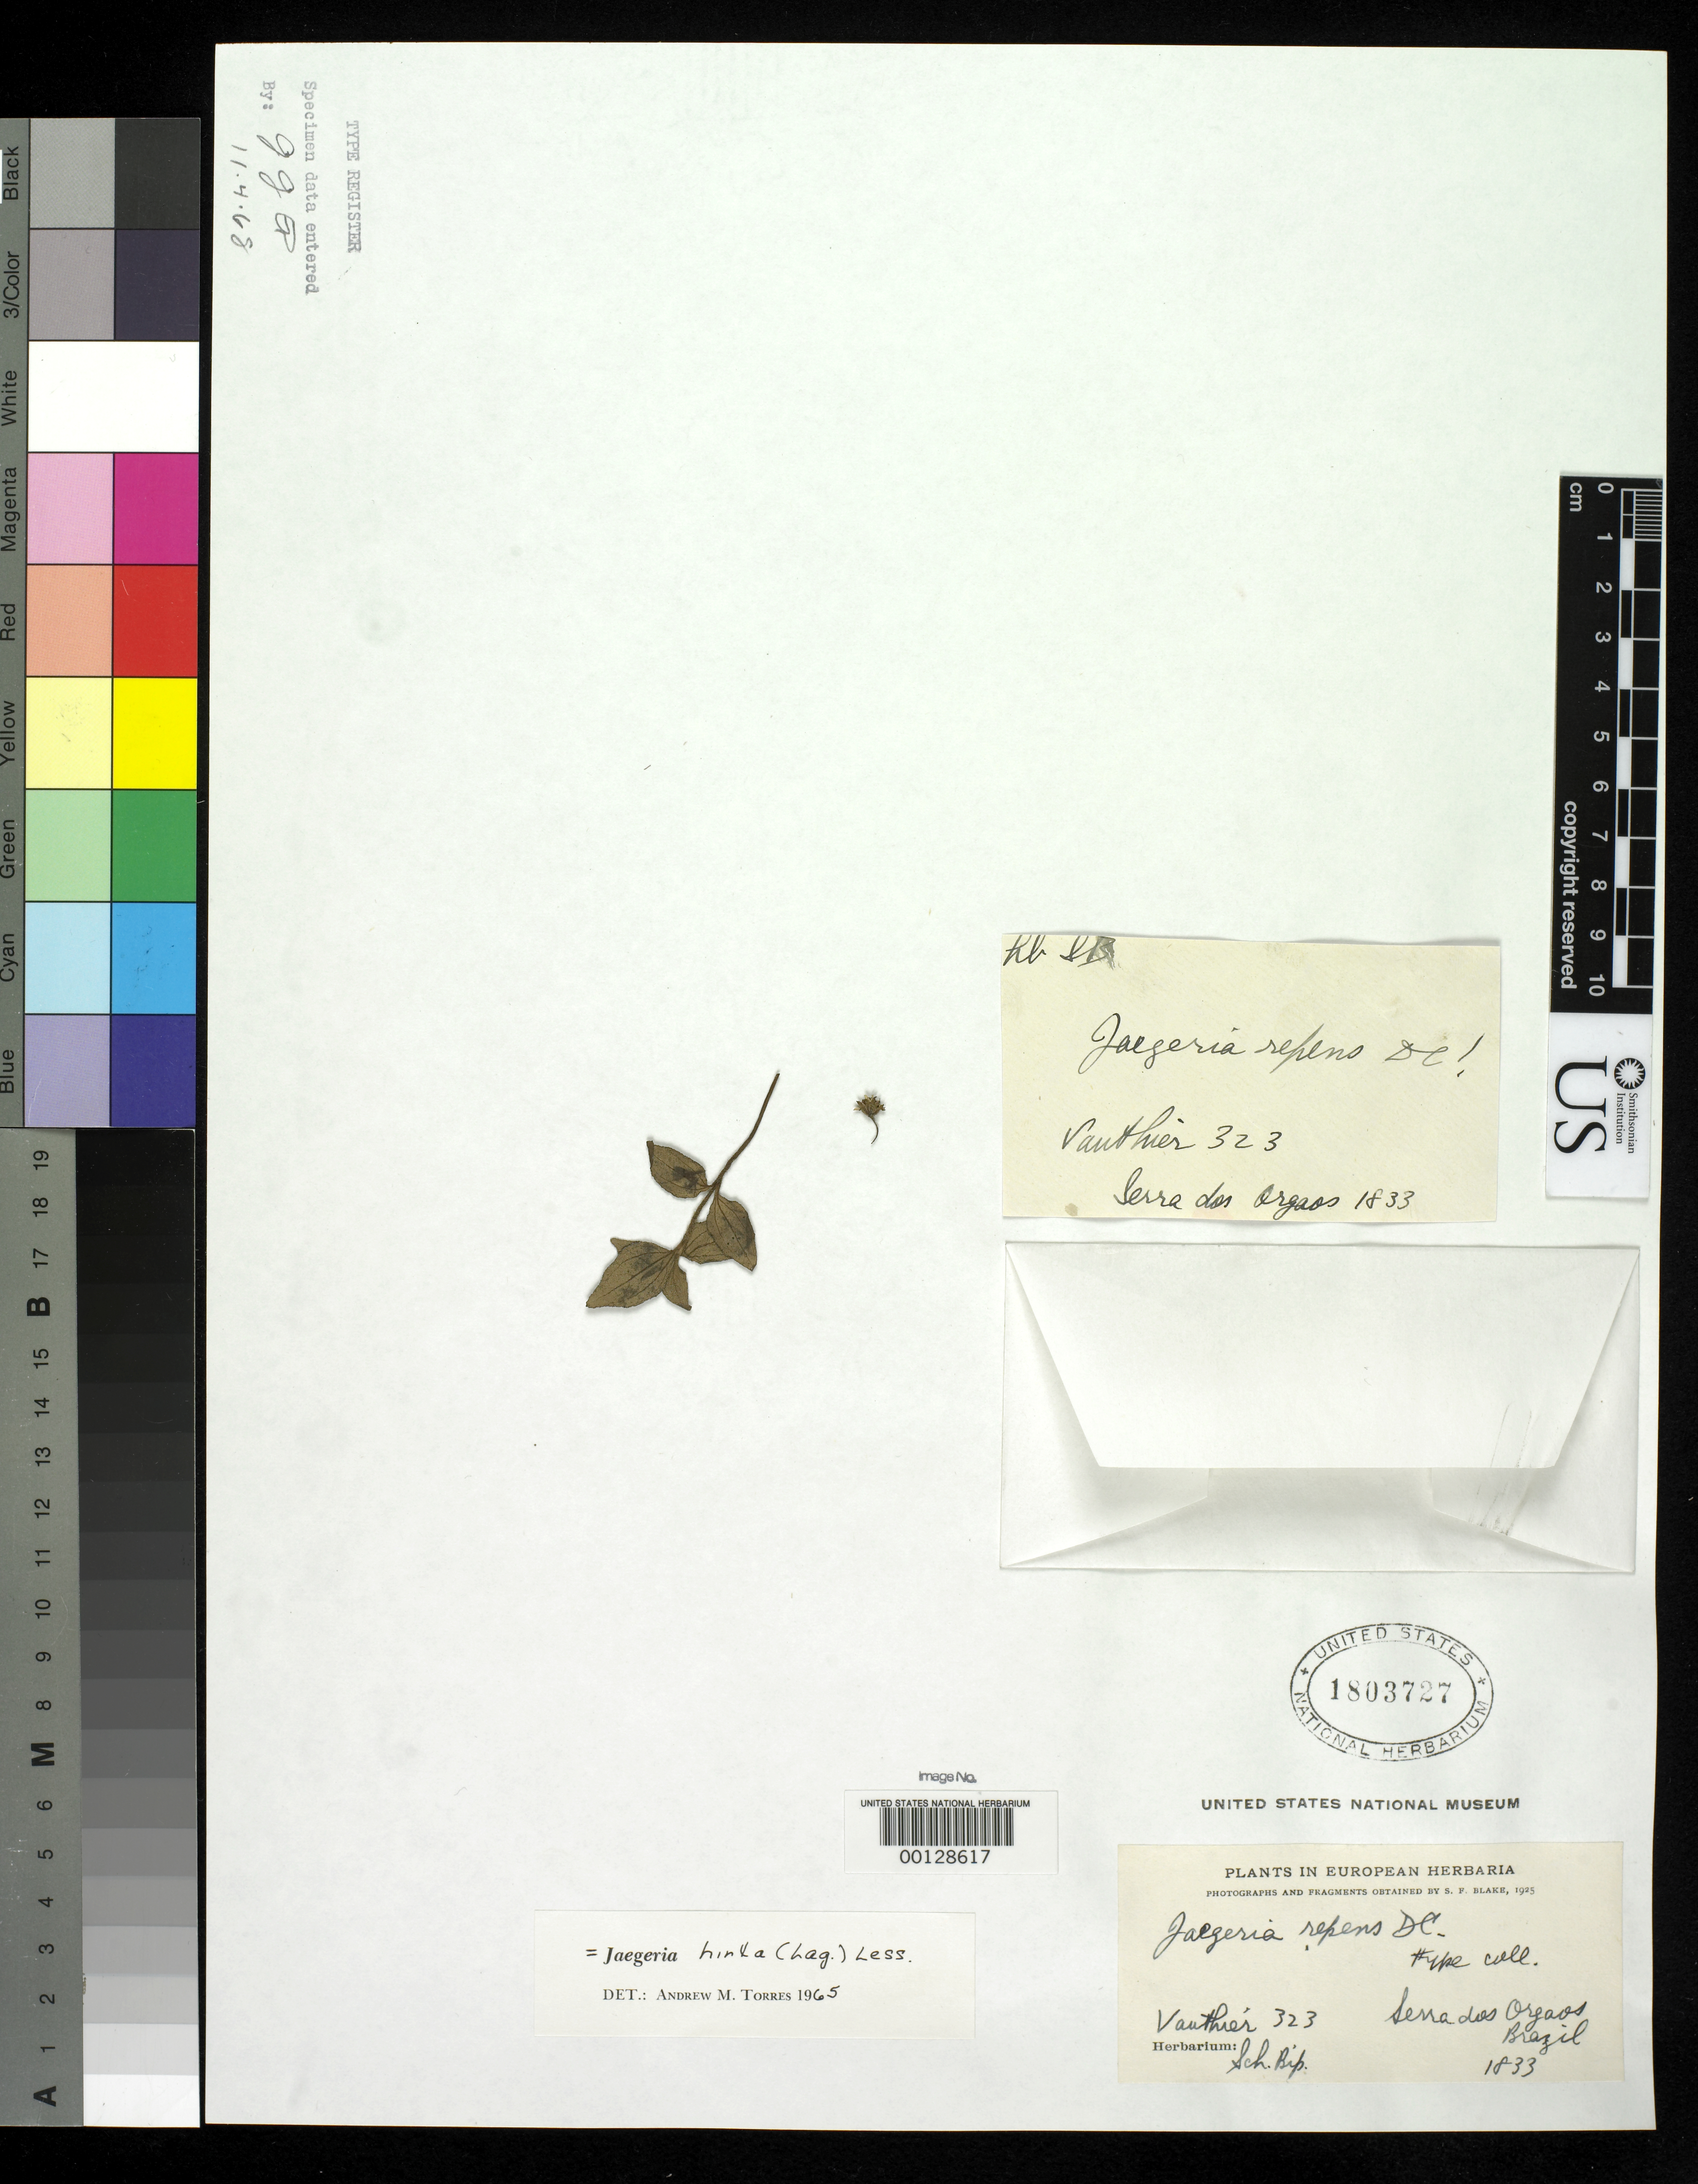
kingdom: Plantae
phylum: Tracheophyta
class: Magnoliopsida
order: Asterales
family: Asteraceae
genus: Jaegeria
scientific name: Jaegeria repens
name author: DC.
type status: Type Fragment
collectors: A. Vauthier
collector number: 323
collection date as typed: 1833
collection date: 1833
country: Brazil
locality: Serra dos Orgaos.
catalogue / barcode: US 1803727